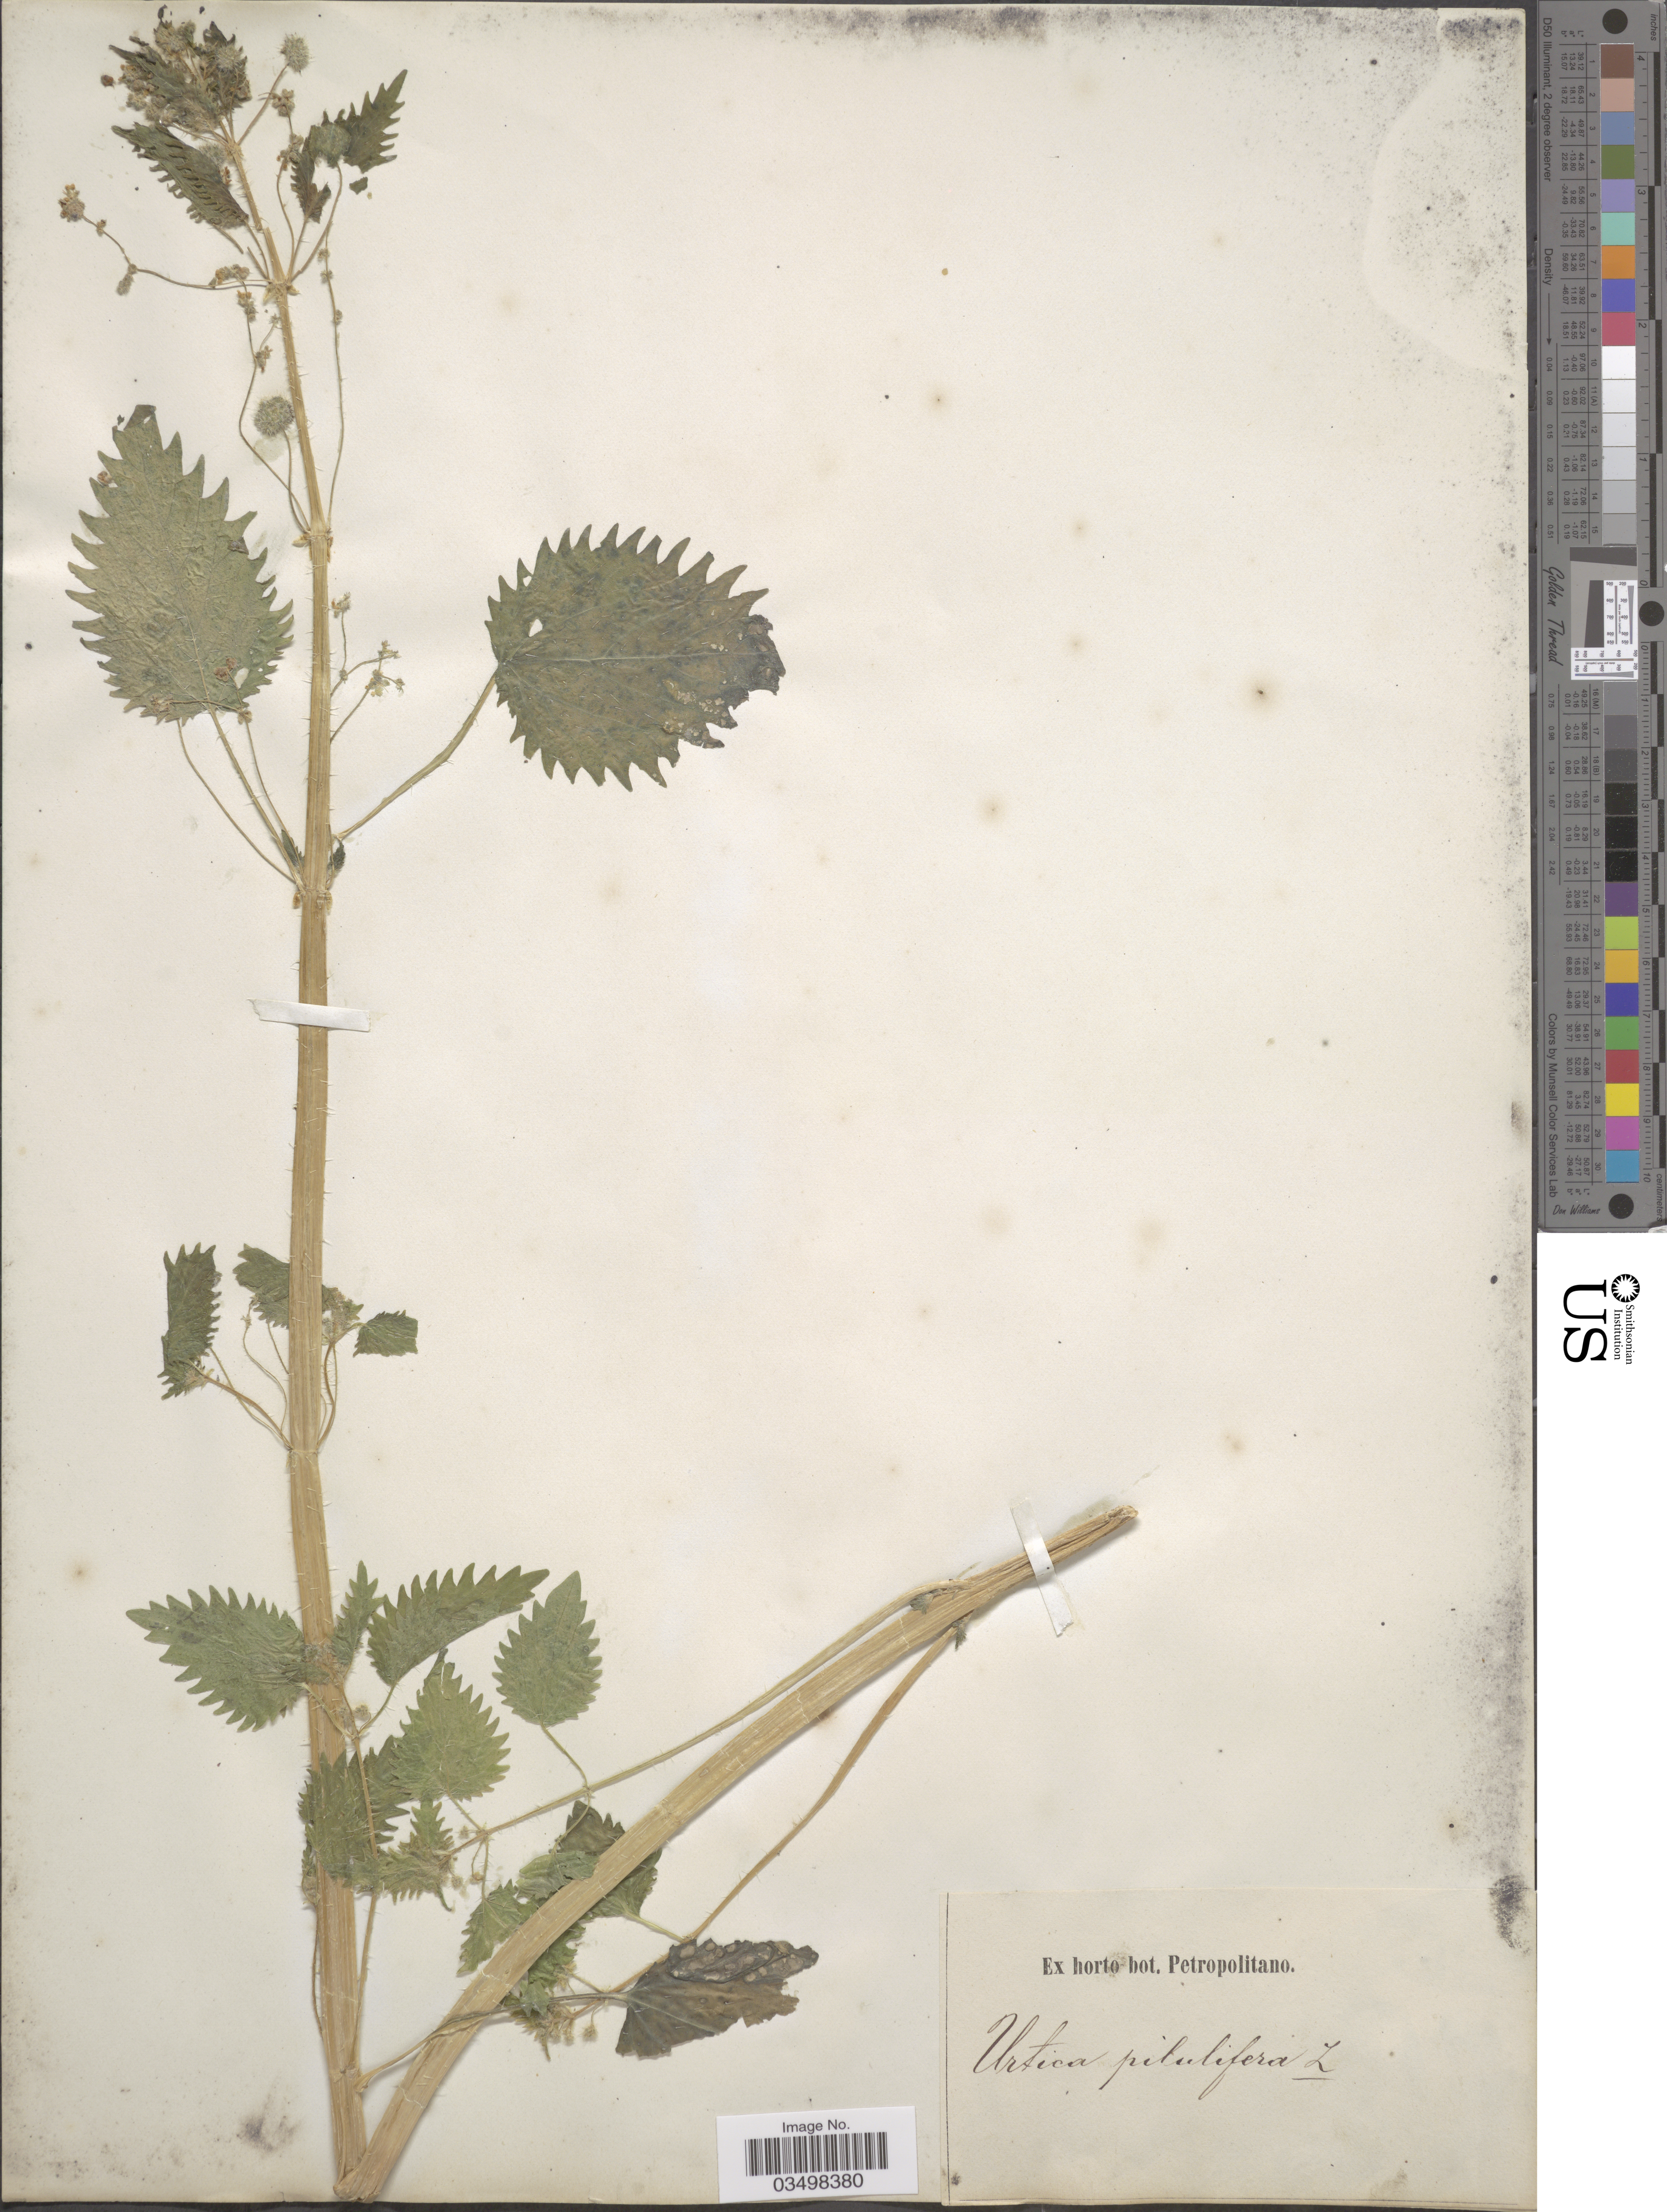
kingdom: Plantae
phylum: Tracheophyta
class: Magnoliopsida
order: Rosales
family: Urticaceae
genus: Urtica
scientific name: Urtica pilulifera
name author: L.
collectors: ex Horto Bot. Petropolitano